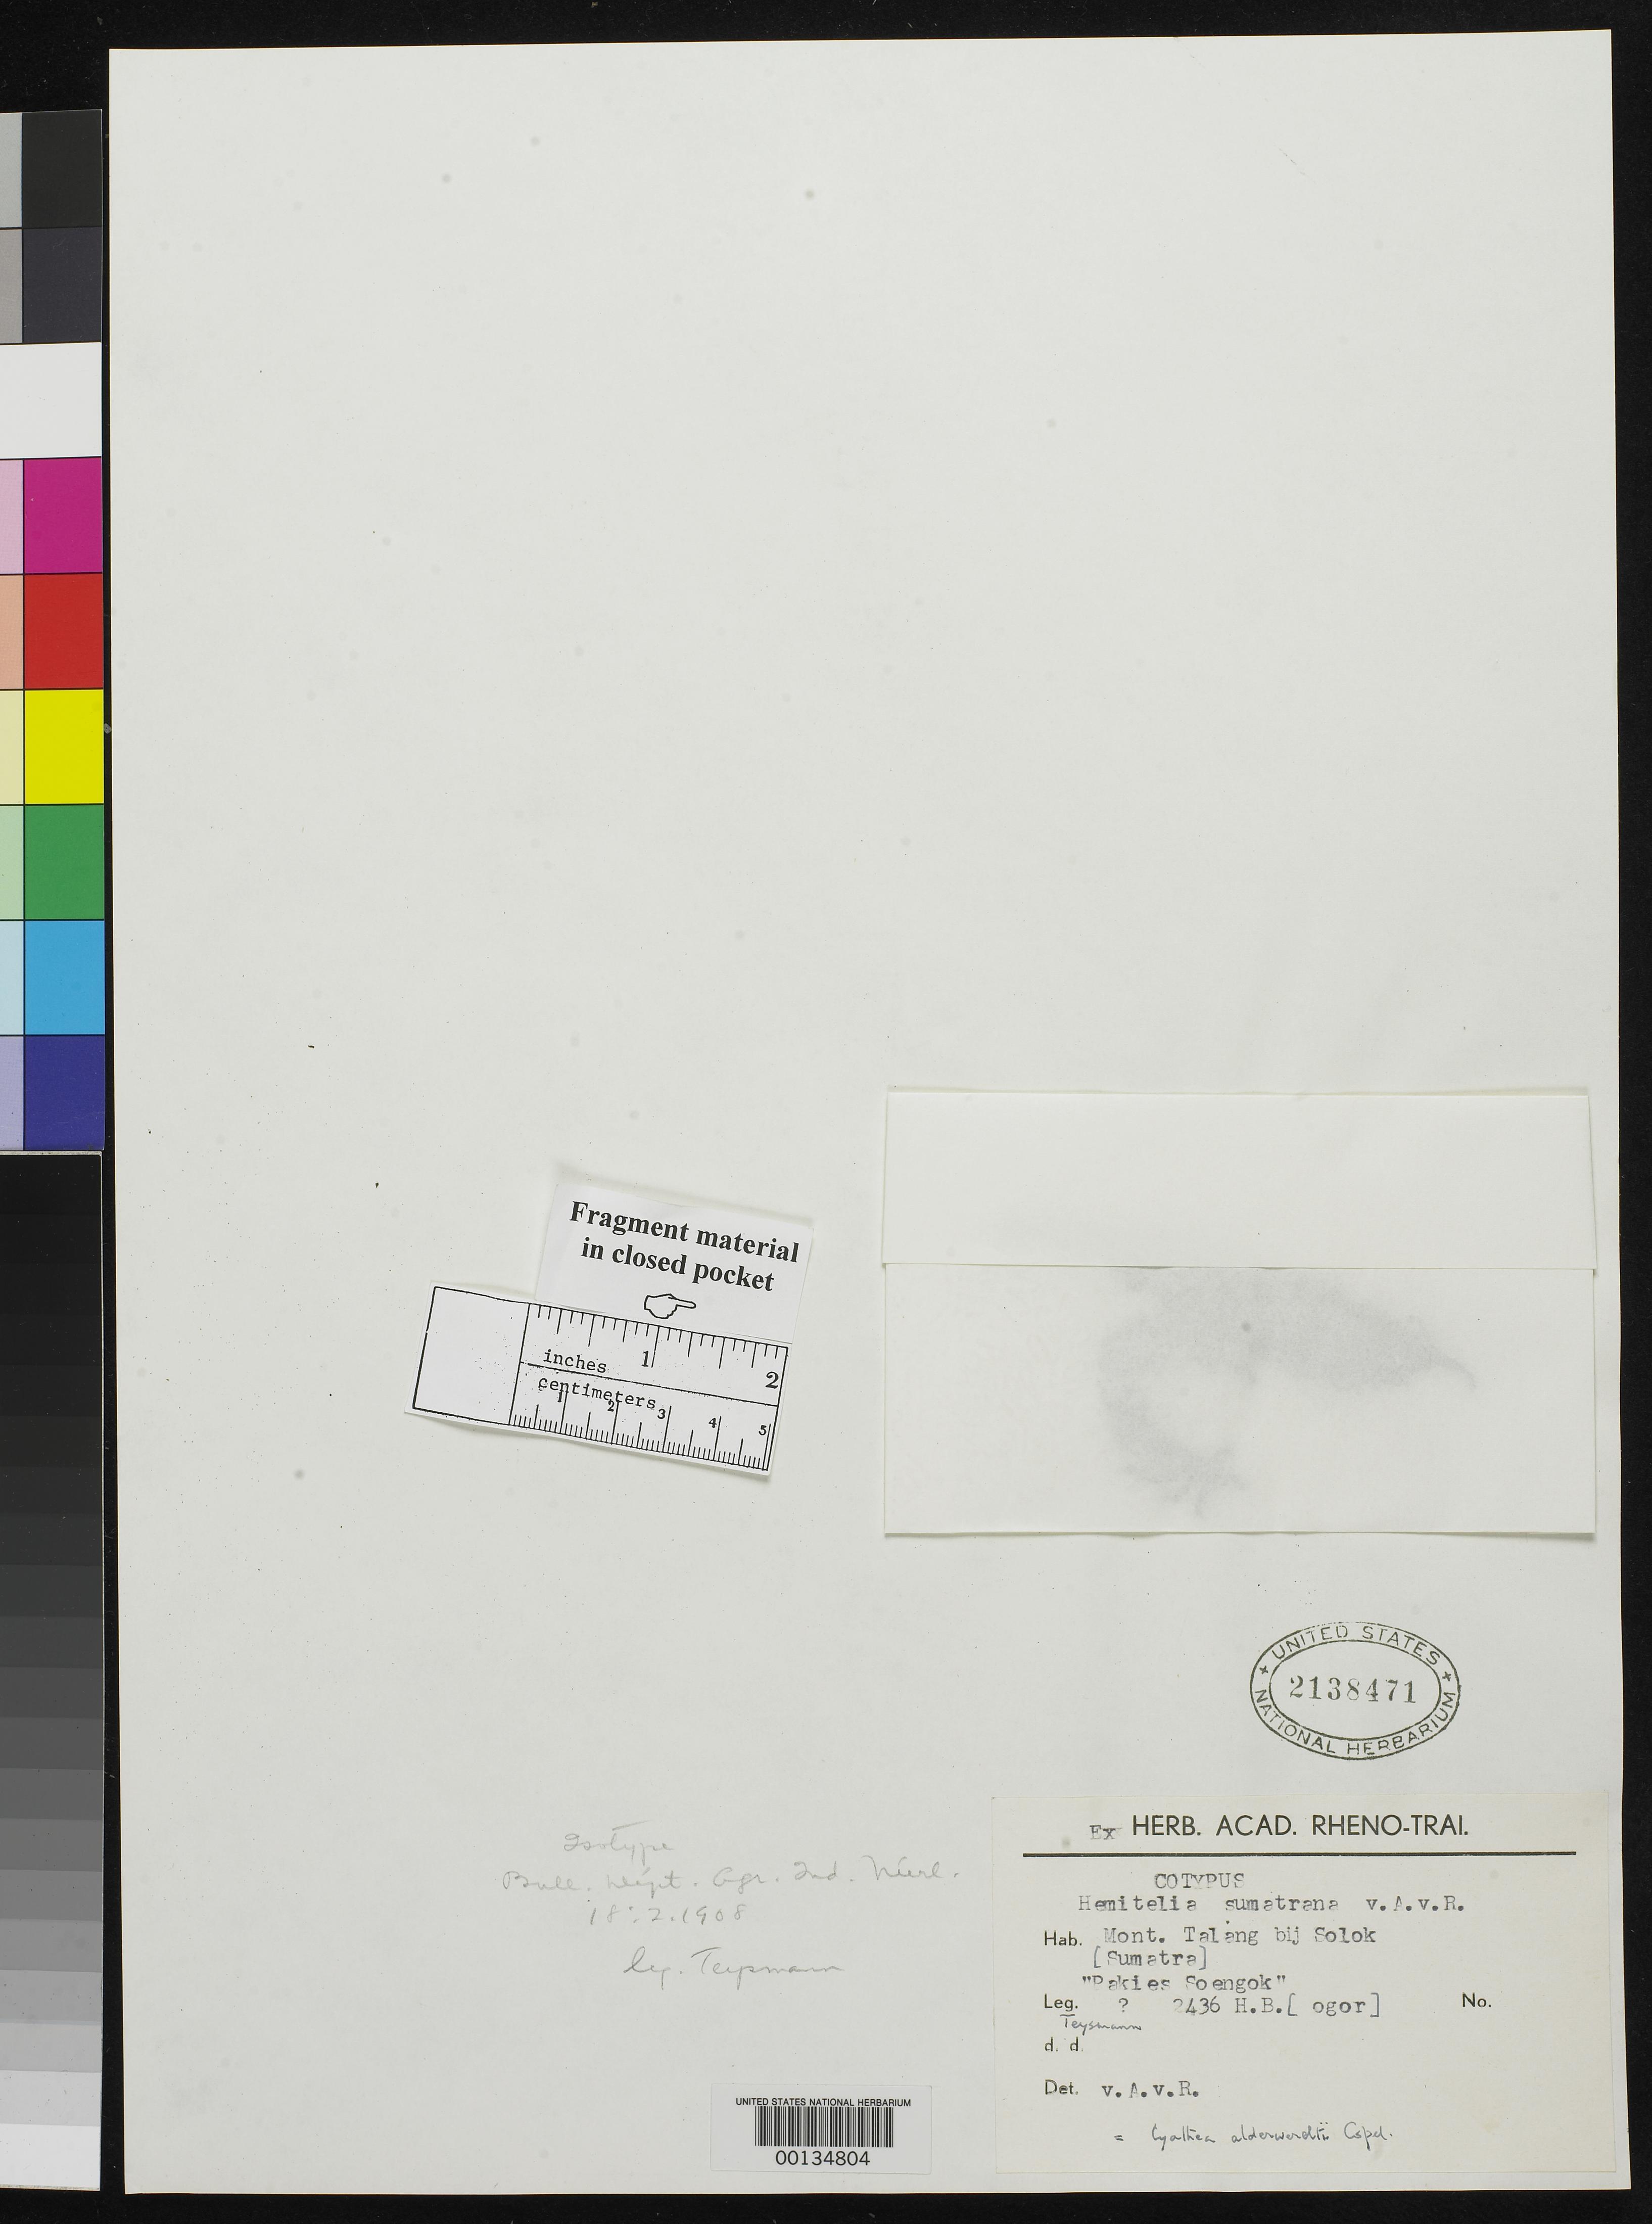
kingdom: Plantae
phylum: Tracheophyta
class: Polypodiopsida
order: Cyatheales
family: Cyatheaceae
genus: Hemitelia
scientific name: Hemitelia sumatrana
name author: Alderw.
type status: Isotype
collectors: J. Teysmann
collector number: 2436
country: Indonesia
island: Sumatra.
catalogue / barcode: US 2138471